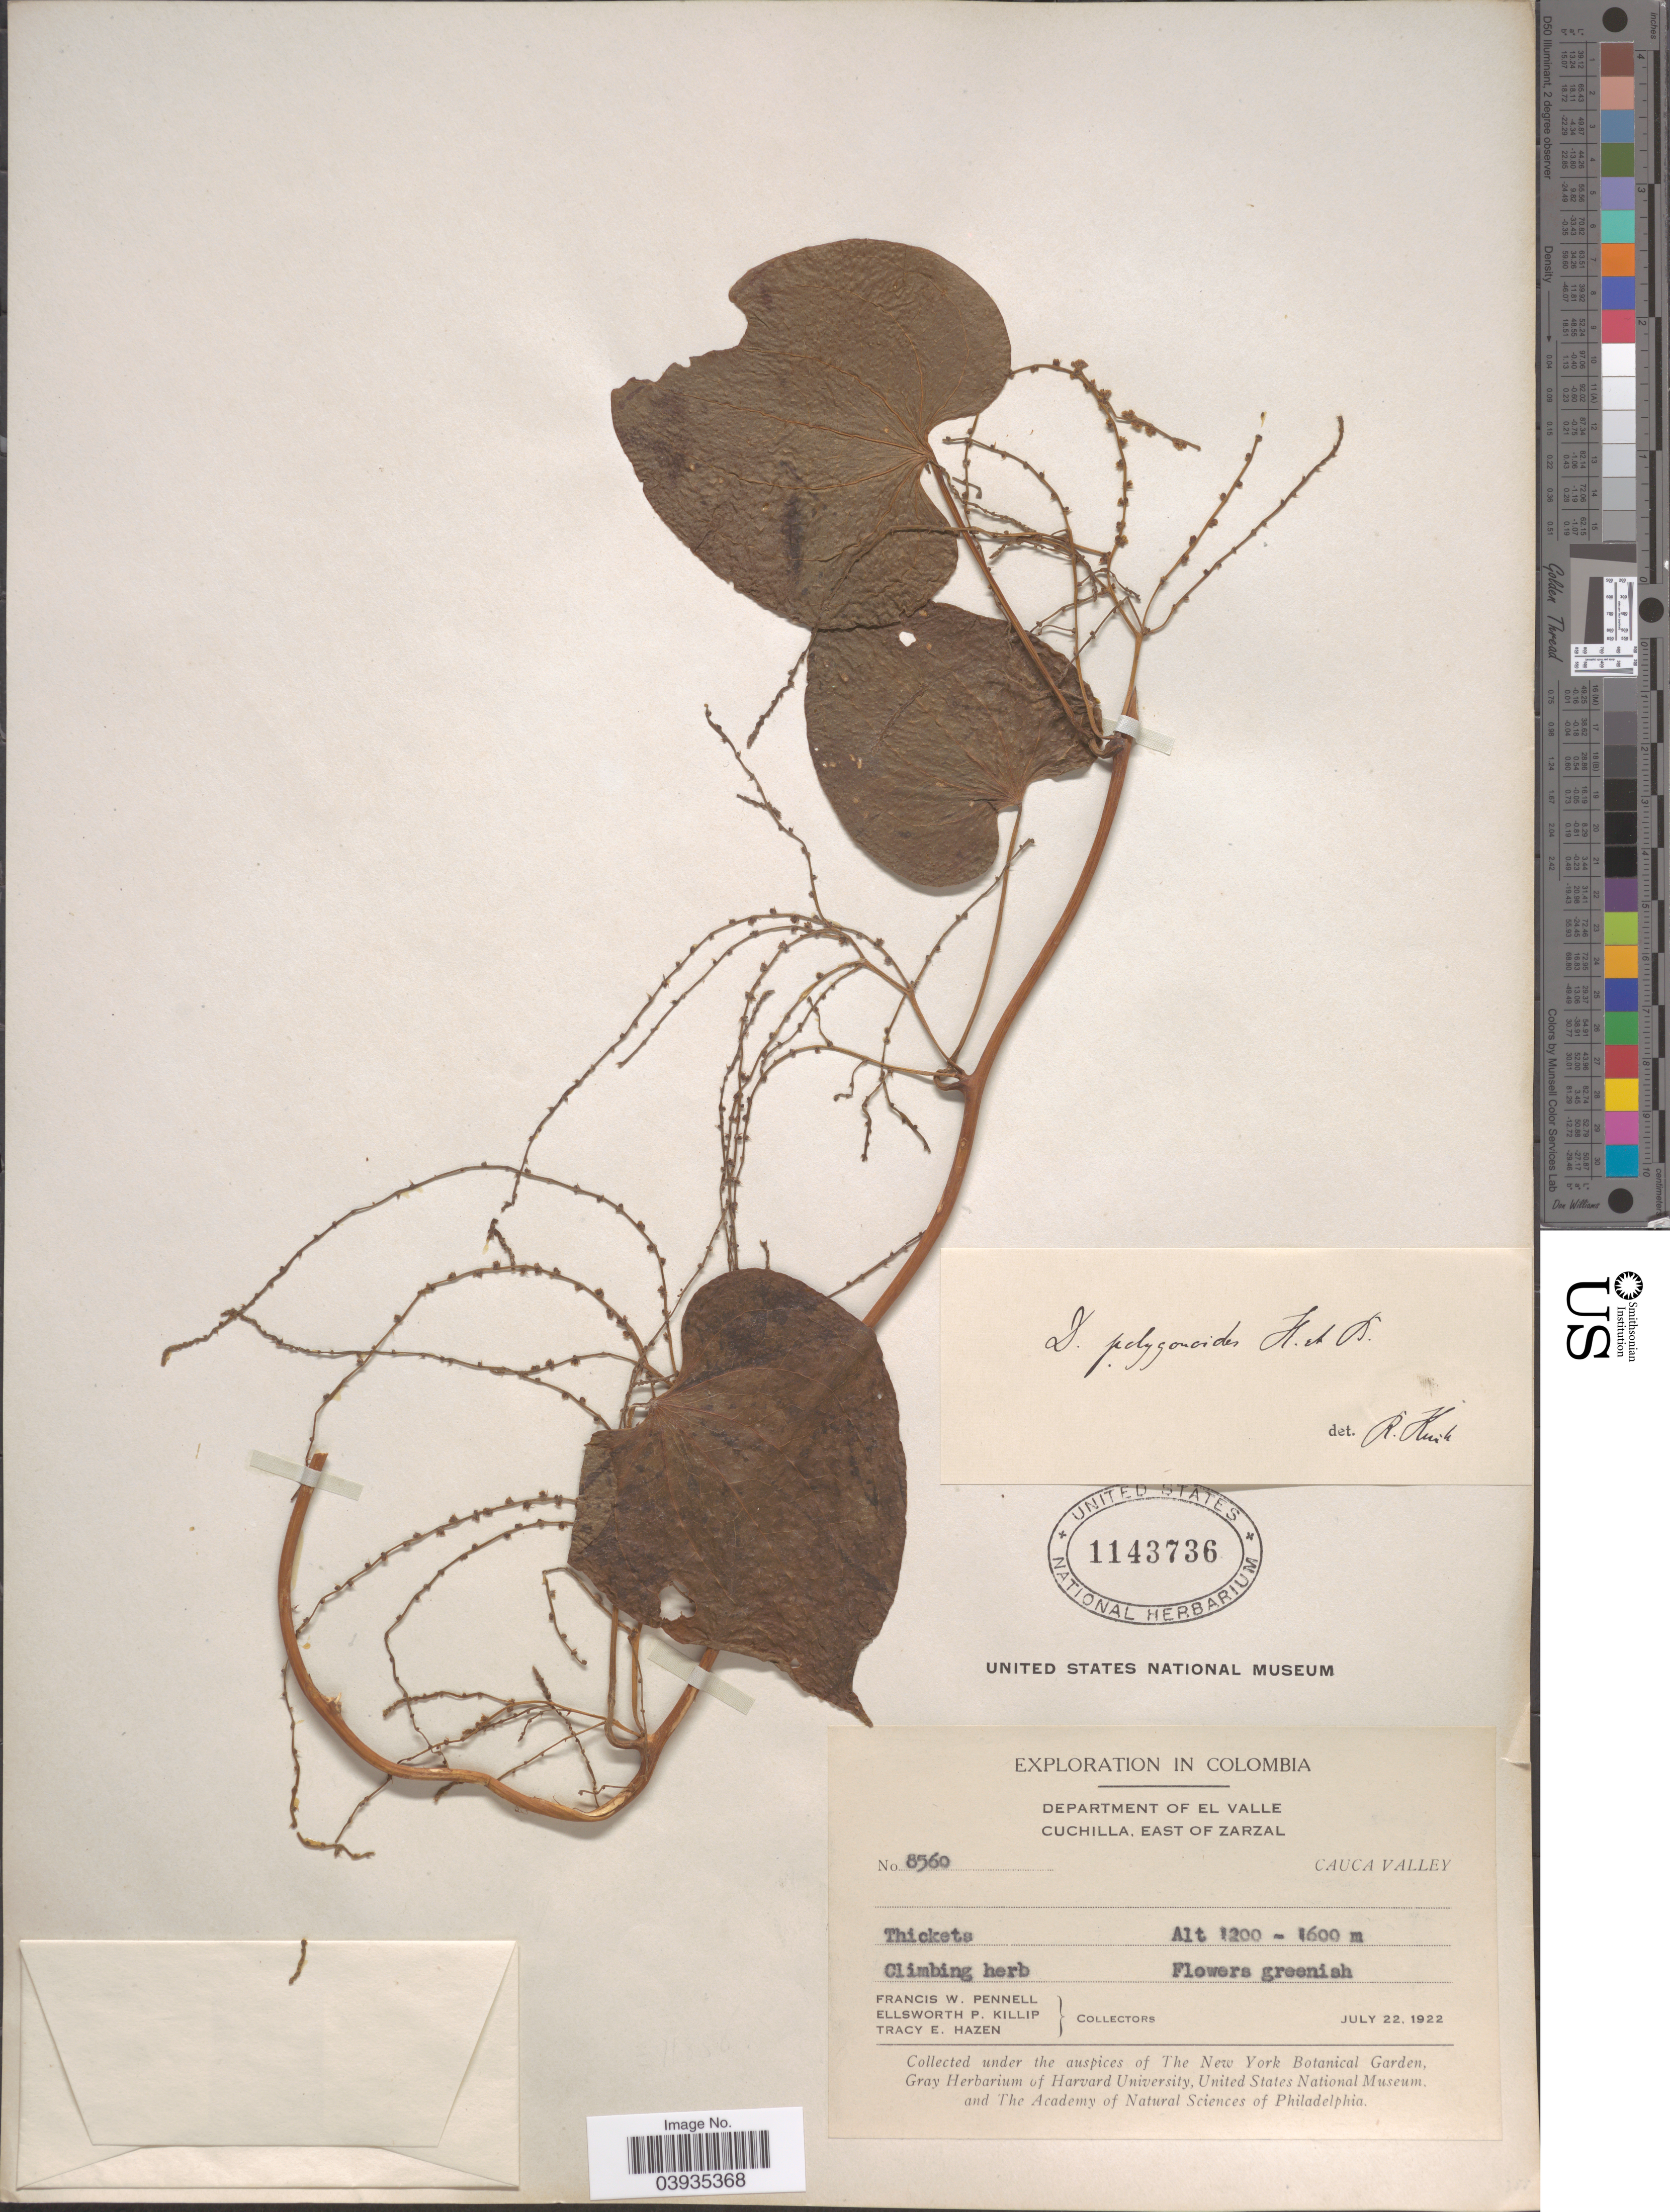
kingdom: Plantae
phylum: Tracheophyta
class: Liliopsida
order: Dioscoreales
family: Dioscoreaceae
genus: Dioscorea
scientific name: Dioscorea polygonoides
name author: Humb. & Bonpl. ex Willd.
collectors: F. W. Pennell, E. P. Killip & T. E. Hazen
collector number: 8560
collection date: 1922-07-22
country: Colombia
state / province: Valle del Cauca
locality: Department of El Valle. Cuchilla, East of Zarzal. Cauca Valley.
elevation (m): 1200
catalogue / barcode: US 1143736